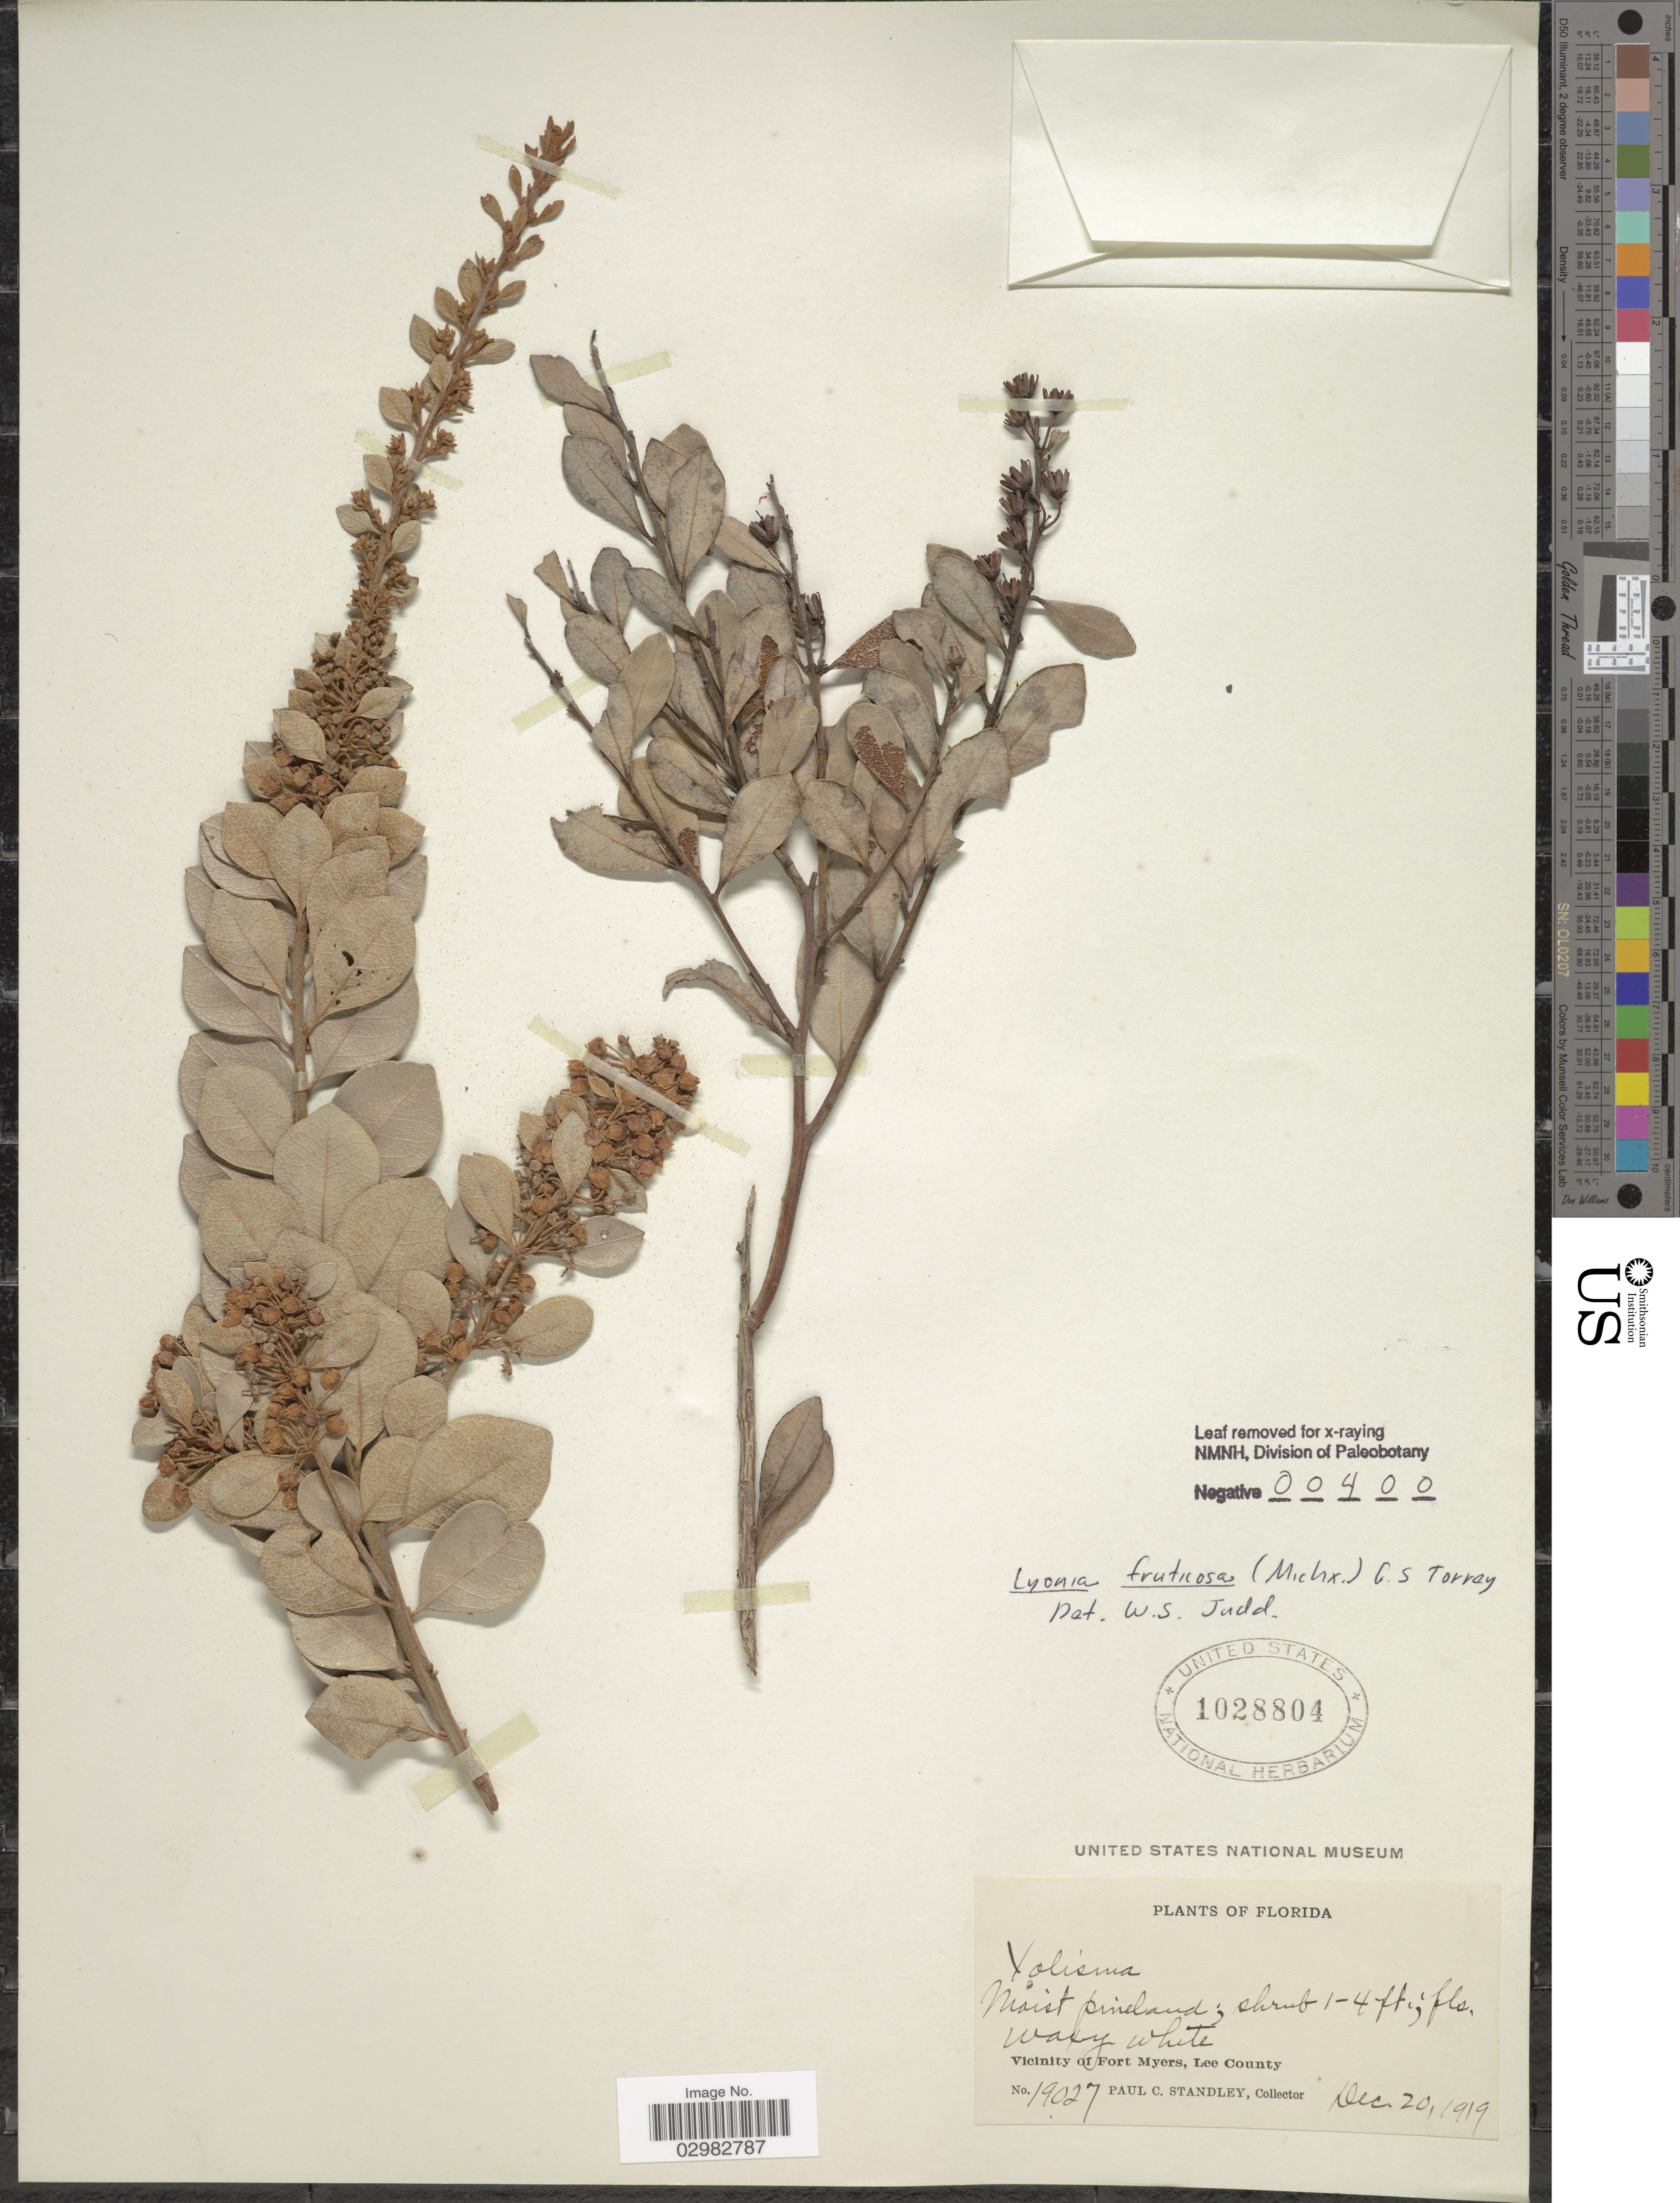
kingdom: Plantae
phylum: Tracheophyta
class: Magnoliopsida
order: Ericales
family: Ericaceae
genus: Lyonia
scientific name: Lyonia fruticosa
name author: (Michx.) G.S. Torr.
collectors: P. C. Standley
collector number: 19027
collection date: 1919-12-20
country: United States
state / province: Florida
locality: Vicinity of Fort Myers, Lee County.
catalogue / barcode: US 1028804